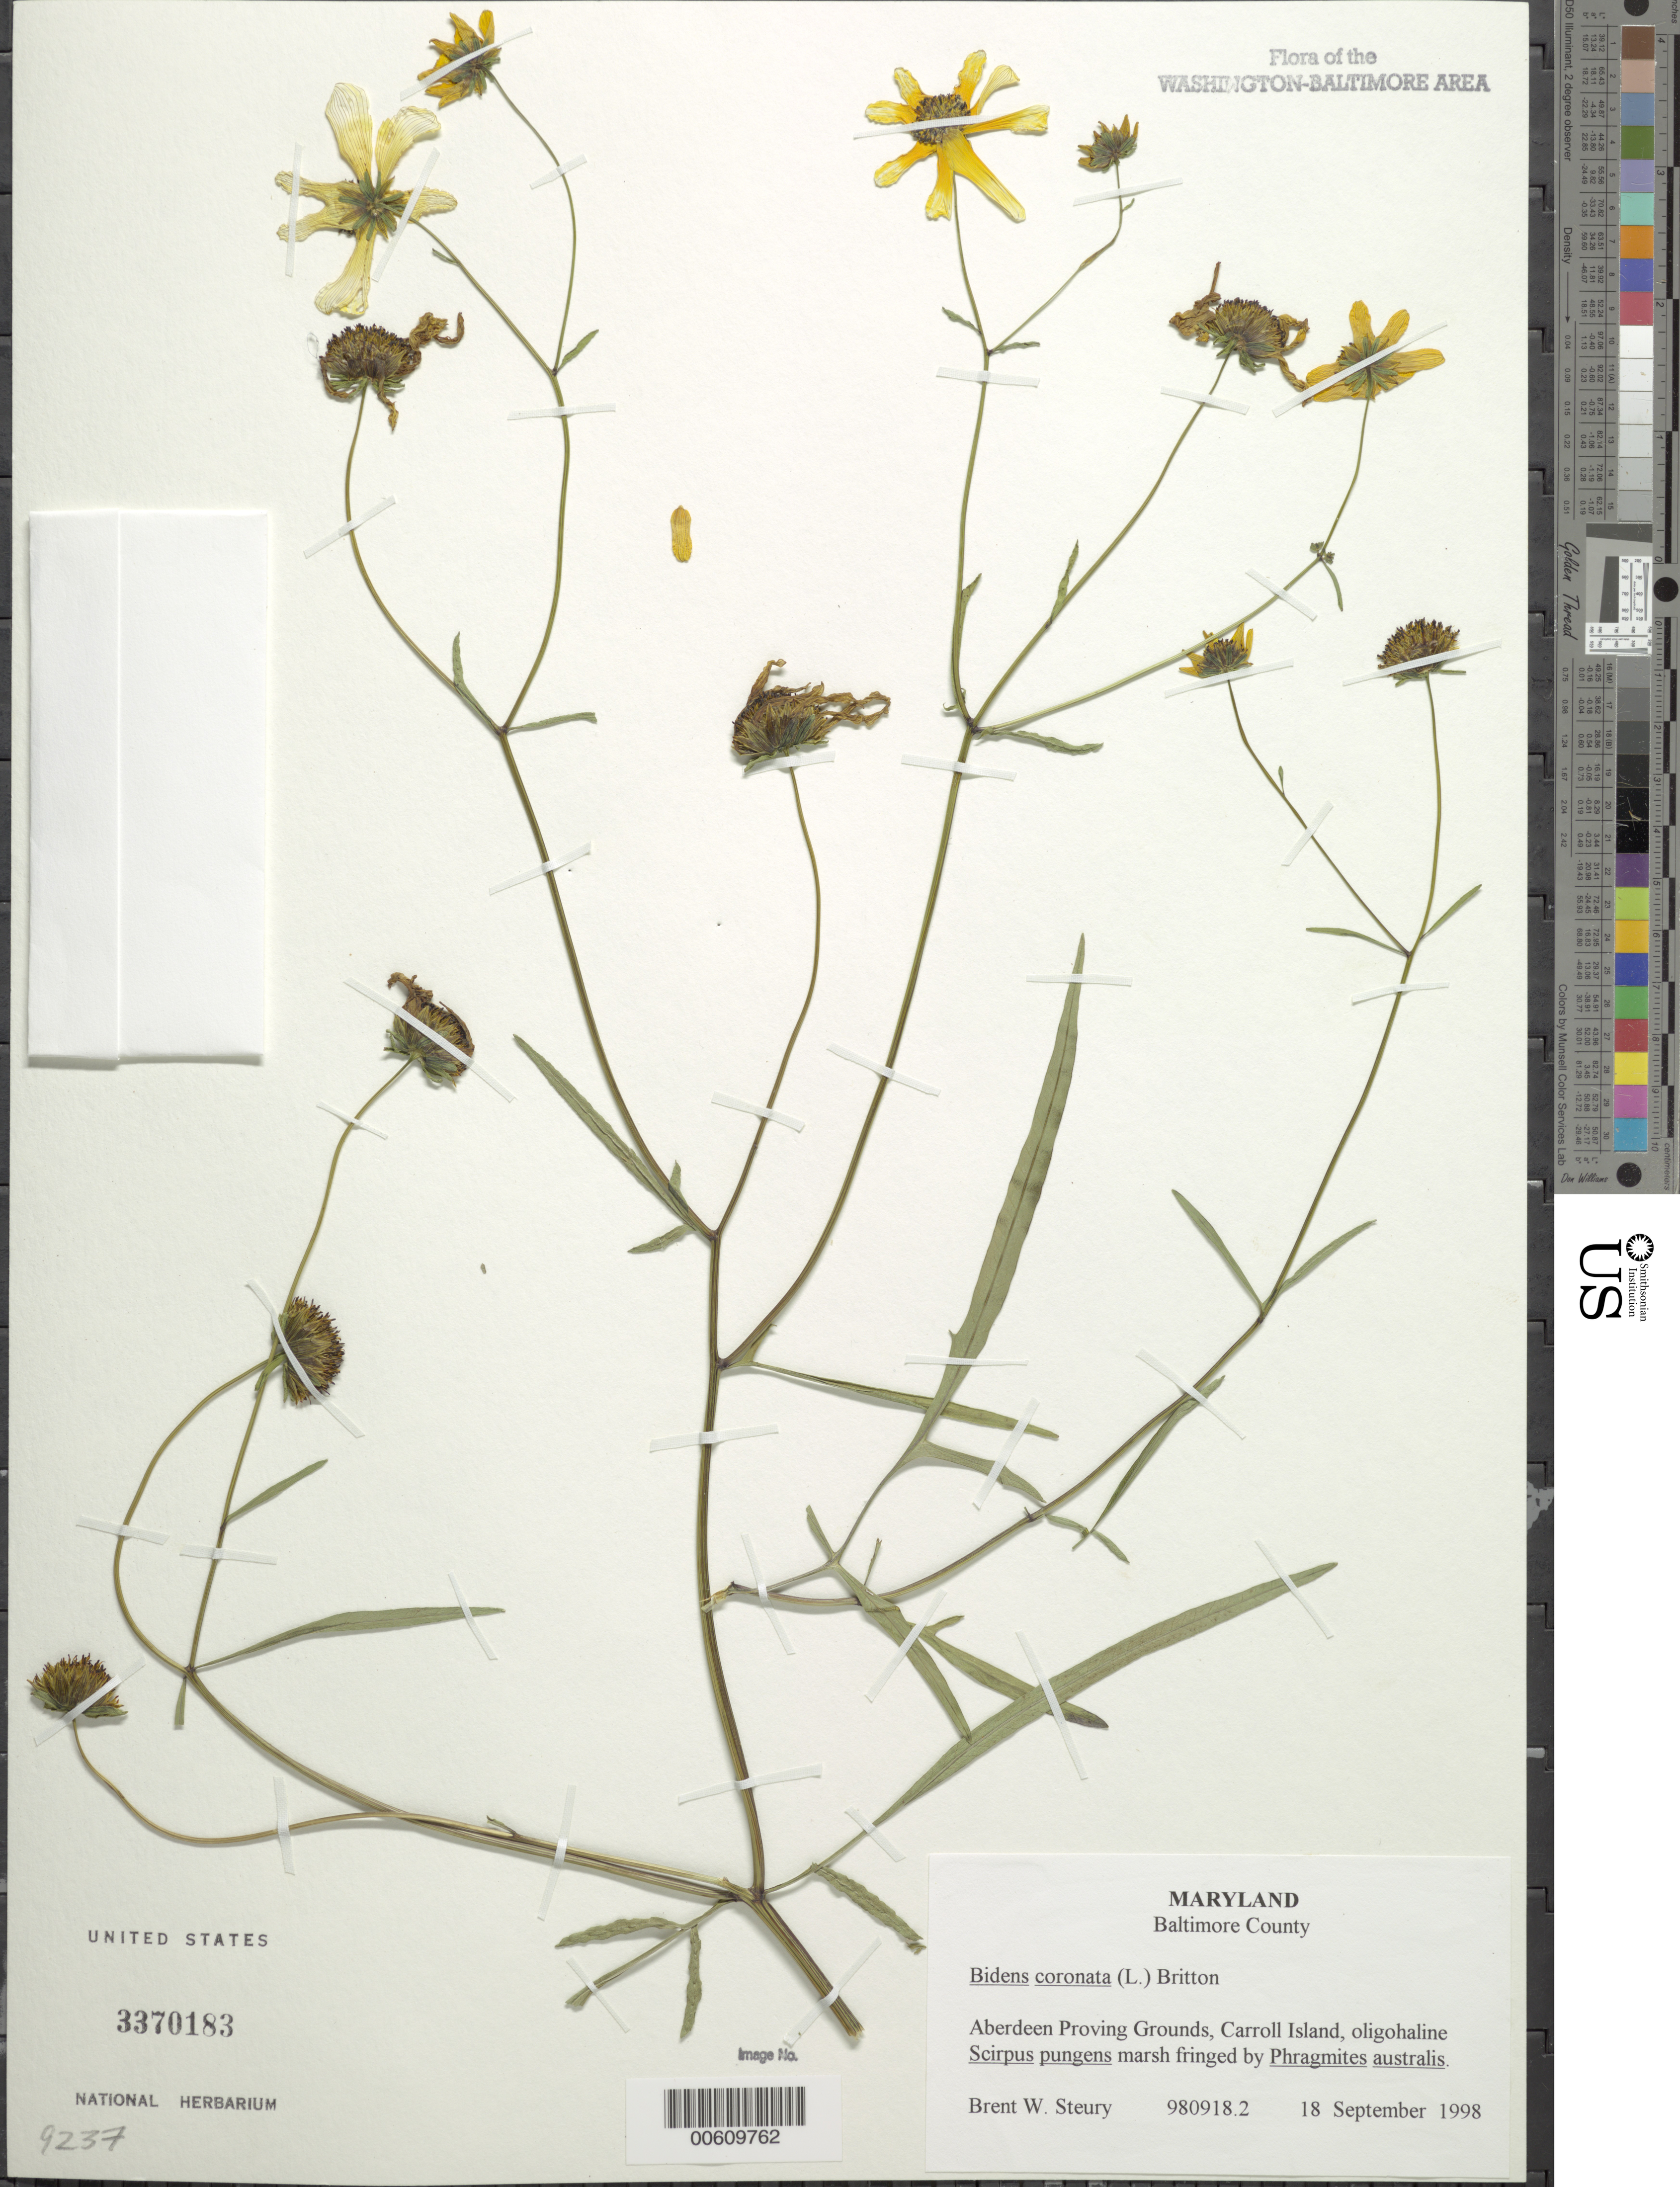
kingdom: Plantae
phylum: Tracheophyta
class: Magnoliopsida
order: Asterales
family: Asteraceae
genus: Bidens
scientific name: Bidens trichosperma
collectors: B. Steury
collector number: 980918.2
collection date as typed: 18 Sep 1998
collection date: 1998-09-18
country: United States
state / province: Maryland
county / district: Baltimore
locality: Aberdeen Proving Grounds, Caroll Island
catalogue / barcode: US 3370183